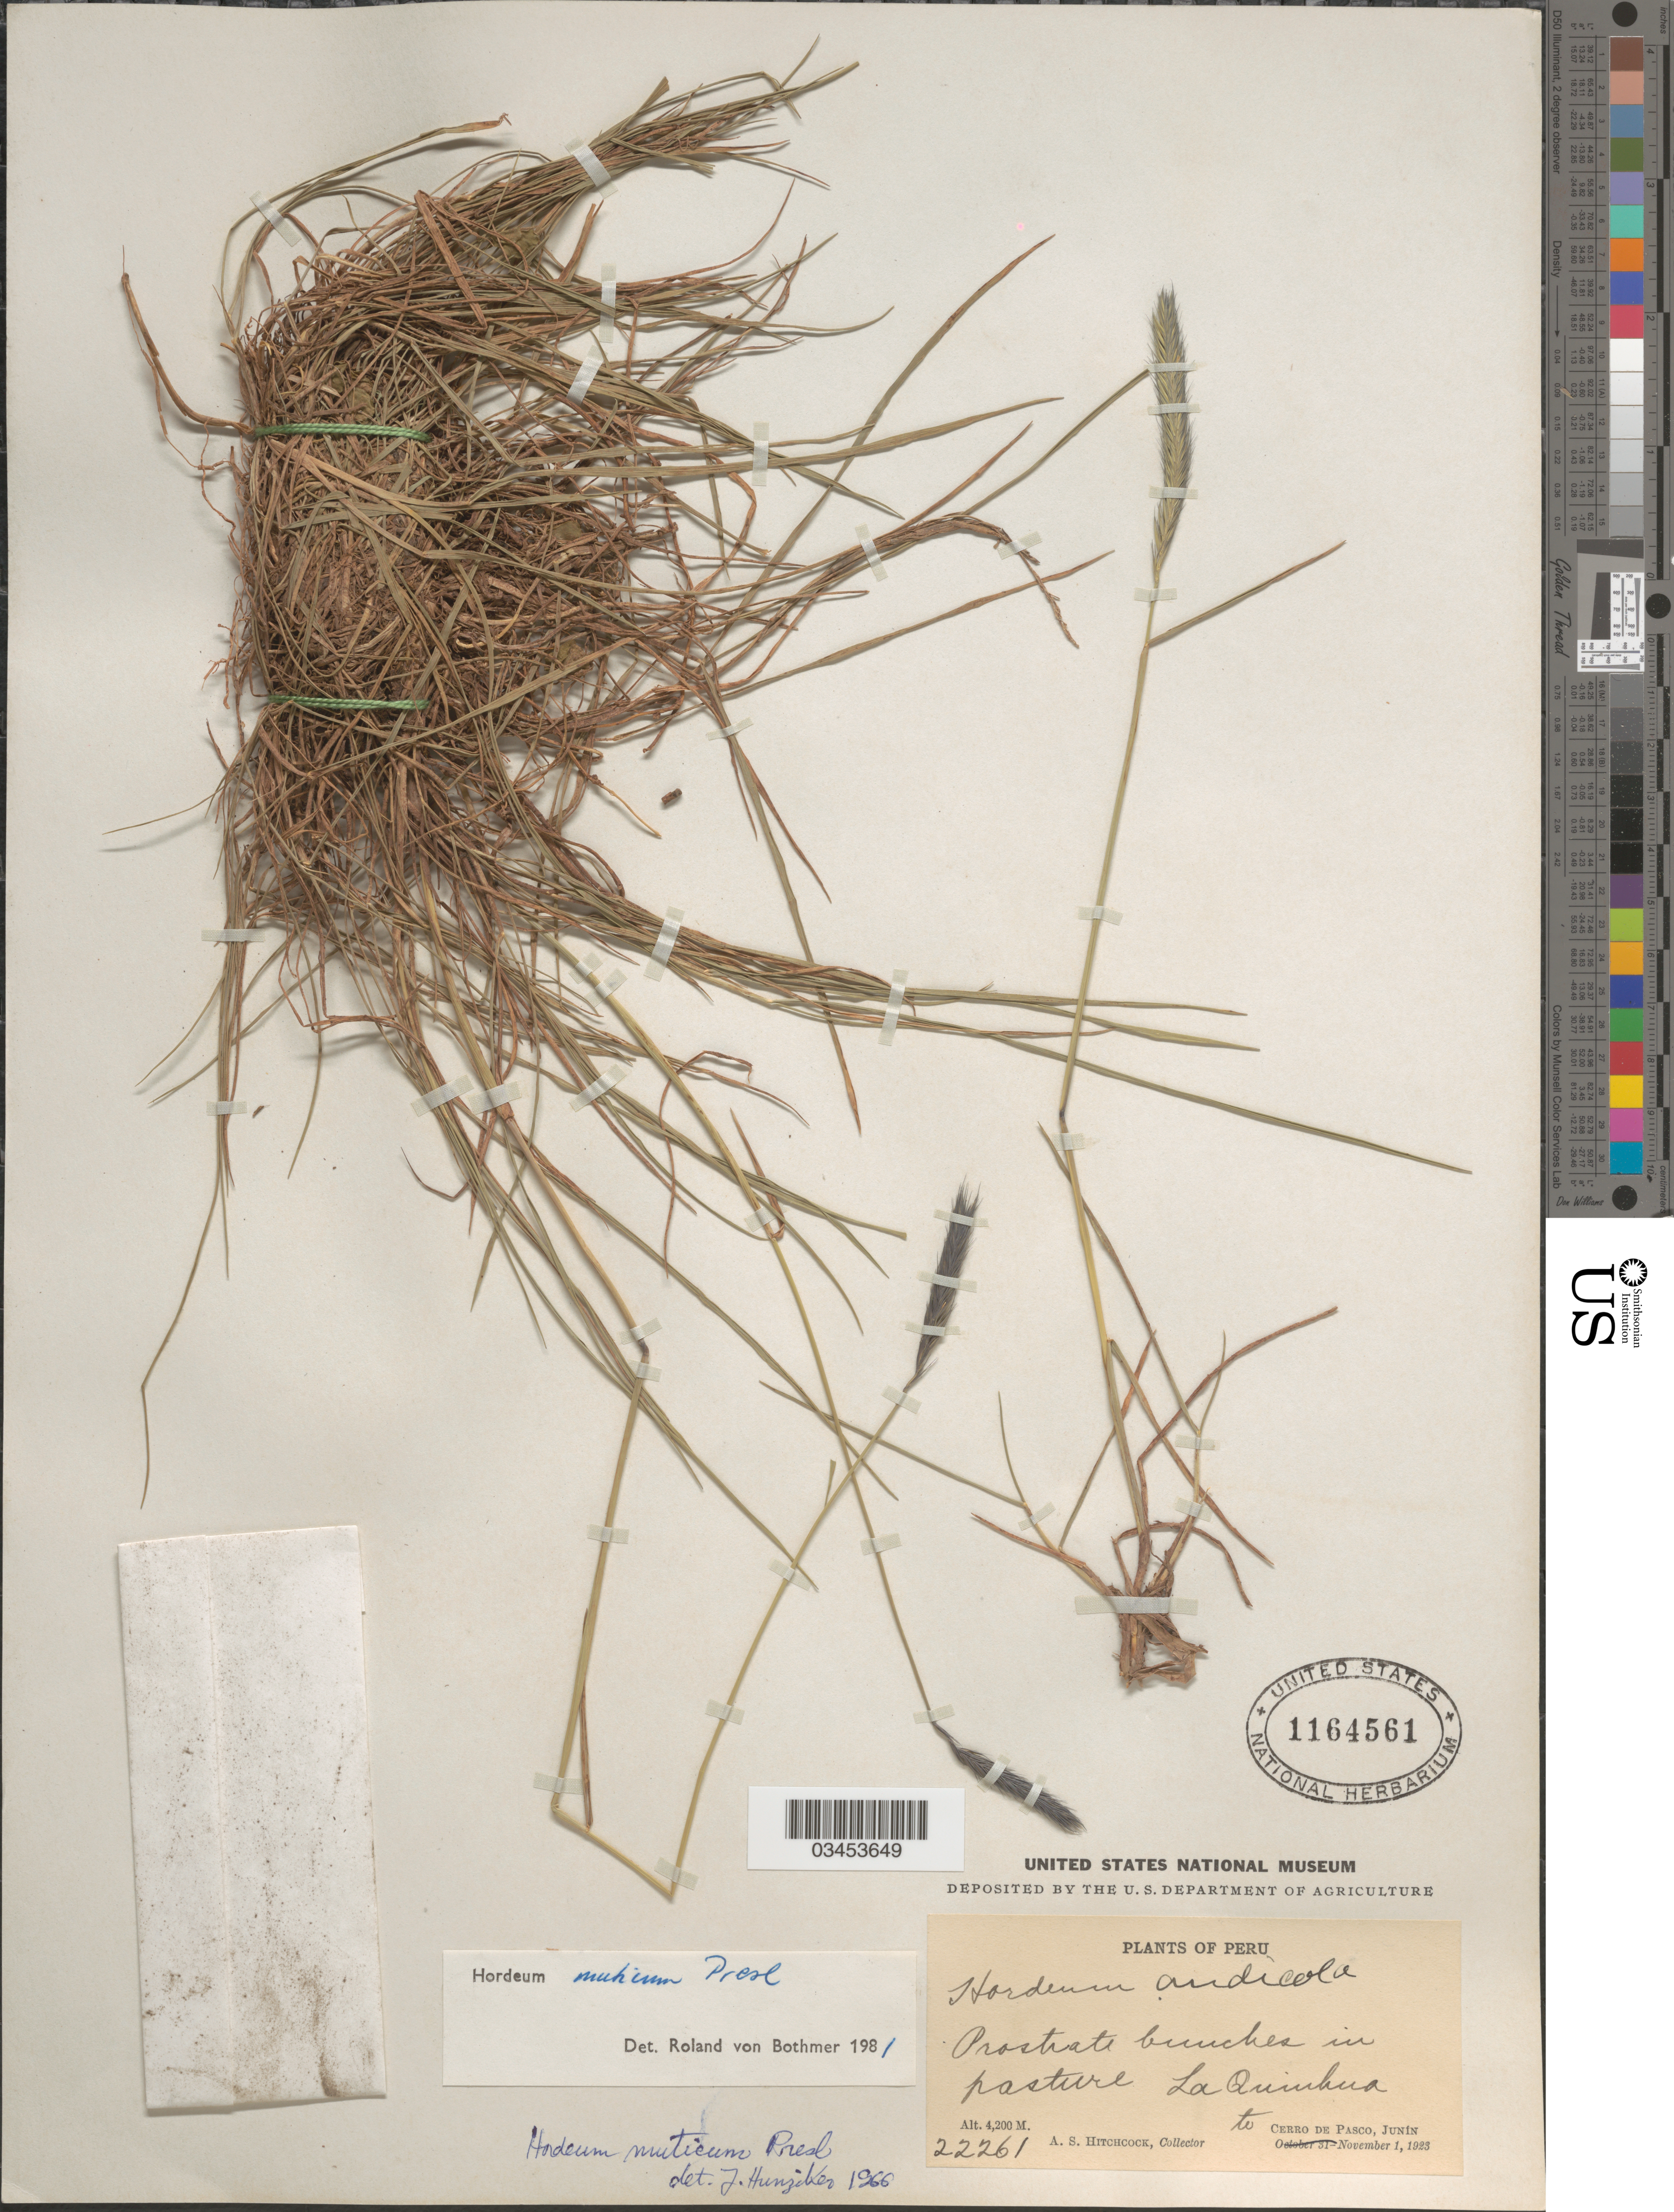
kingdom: Plantae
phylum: Tracheophyta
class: Liliopsida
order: Poales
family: Poaceae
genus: Hordeum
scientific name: Hordeum muticum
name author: J. Presl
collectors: A. S. Hitchcock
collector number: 22261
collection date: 1923-11-01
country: Peru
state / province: Junín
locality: In pasture La Quinhua to Cerro de Pasco.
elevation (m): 4200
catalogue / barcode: US 1164561